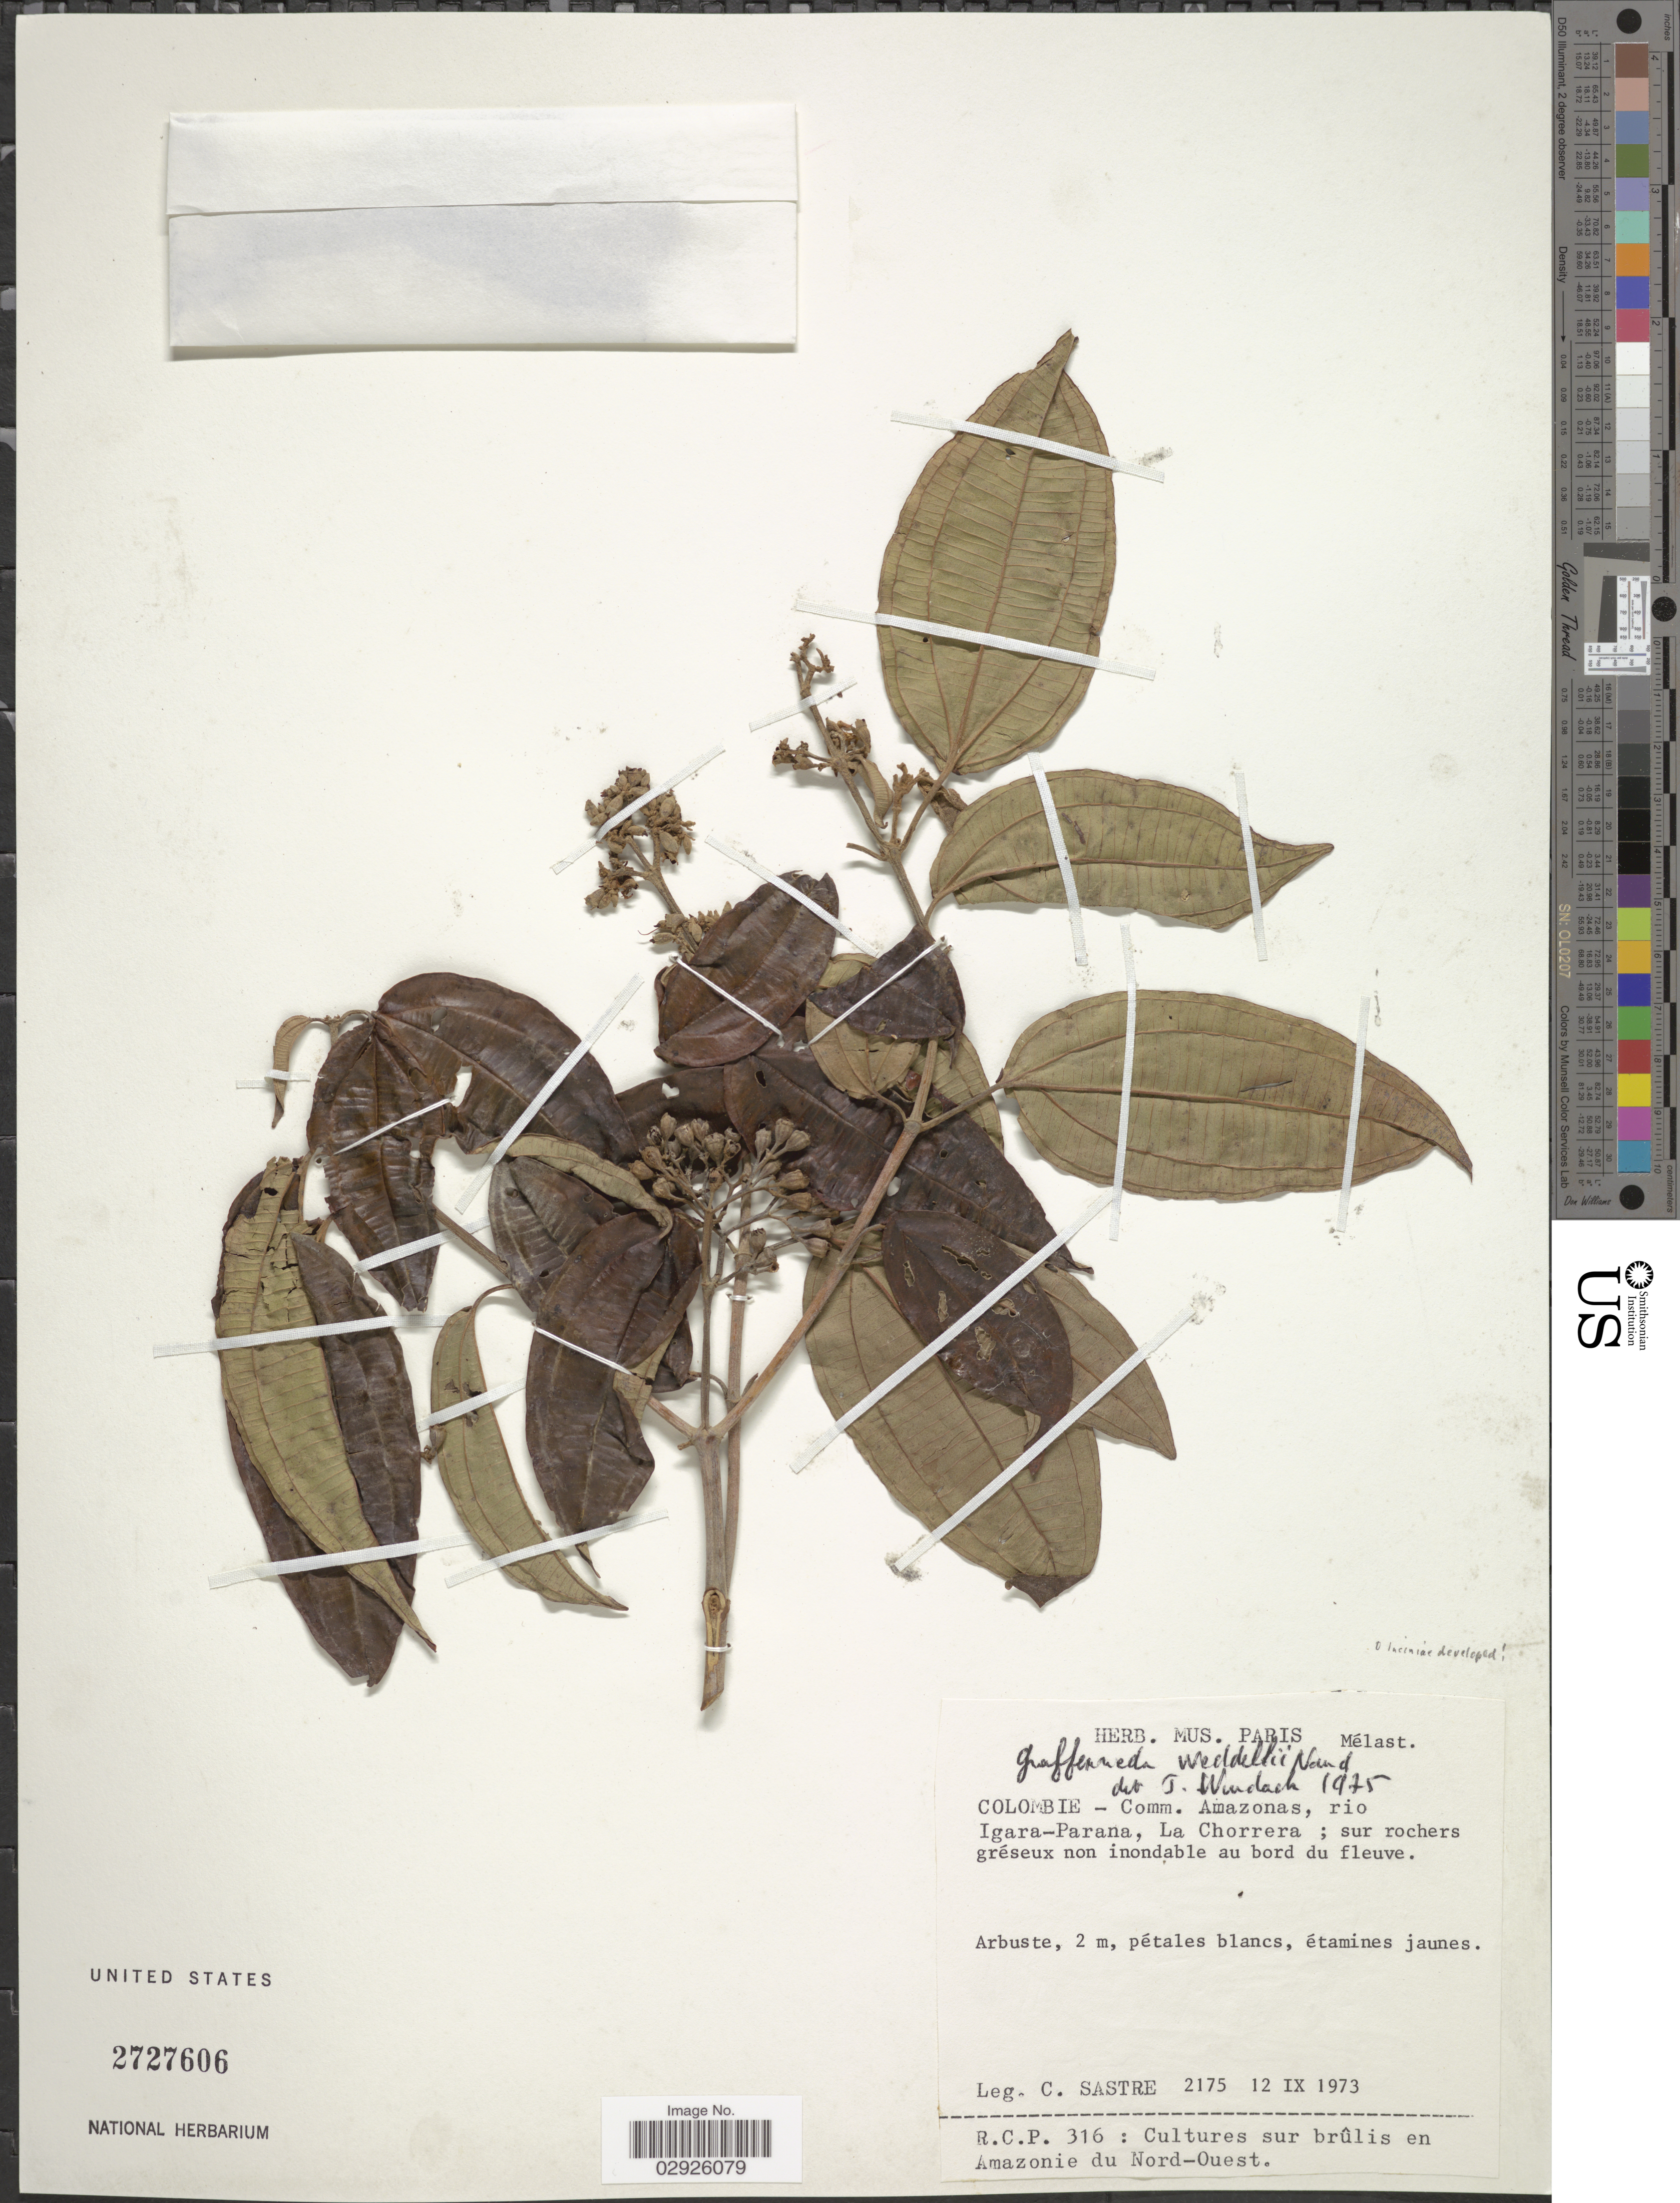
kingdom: Plantae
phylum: Tracheophyta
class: Magnoliopsida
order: Myrtales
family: Melastomataceae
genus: Graffenrieda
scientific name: Graffenrieda weddellii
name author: Naudin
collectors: C. Sastre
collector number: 2175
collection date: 1973-09-12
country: Colombia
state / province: Amazônas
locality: Comm. Amazonas, rio Igara-Parana, La Chorrera.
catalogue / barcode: US 2727606